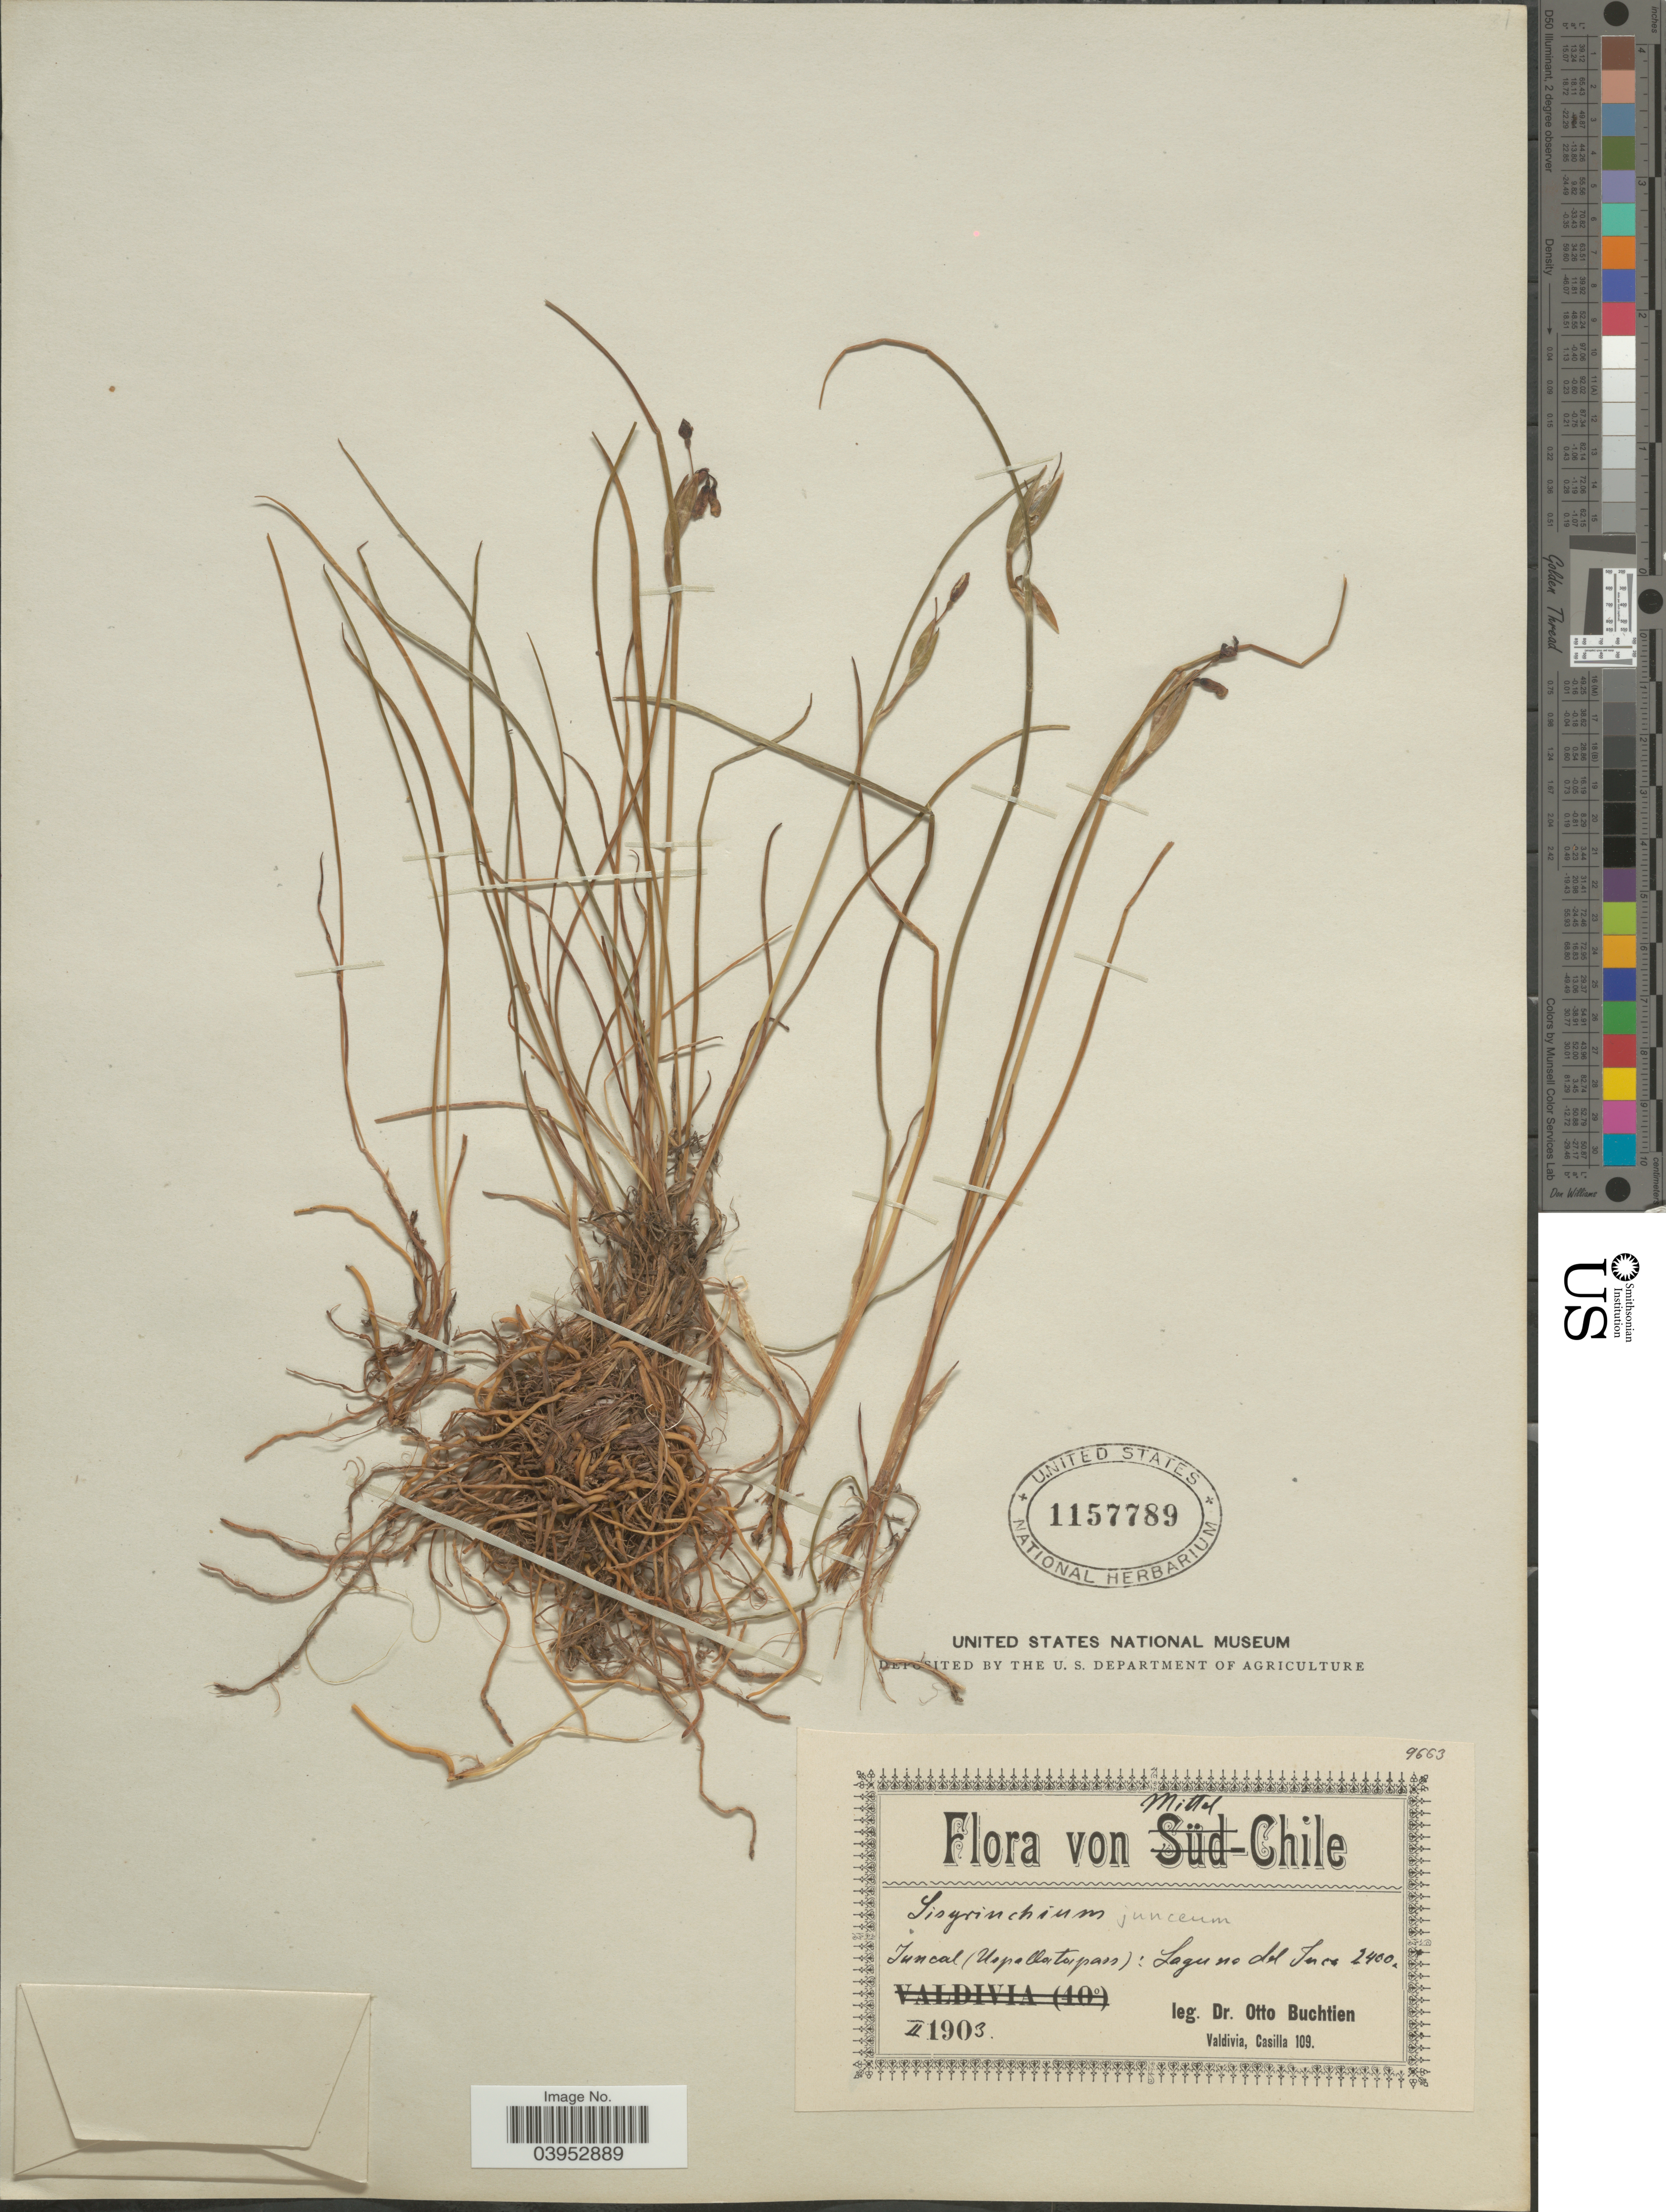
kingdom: Plantae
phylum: Tracheophyta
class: Liliopsida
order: Asparagales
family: Iridaceae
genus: Olsynium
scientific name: Olsynium junceum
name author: (E. Mey. ex C. Presl) Goldblatt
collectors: O. Buchtien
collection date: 1903-02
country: Chile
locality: Mittel-Chile. Tuncal (Uspallatapass): Laguna del Inca.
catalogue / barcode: US 1157789